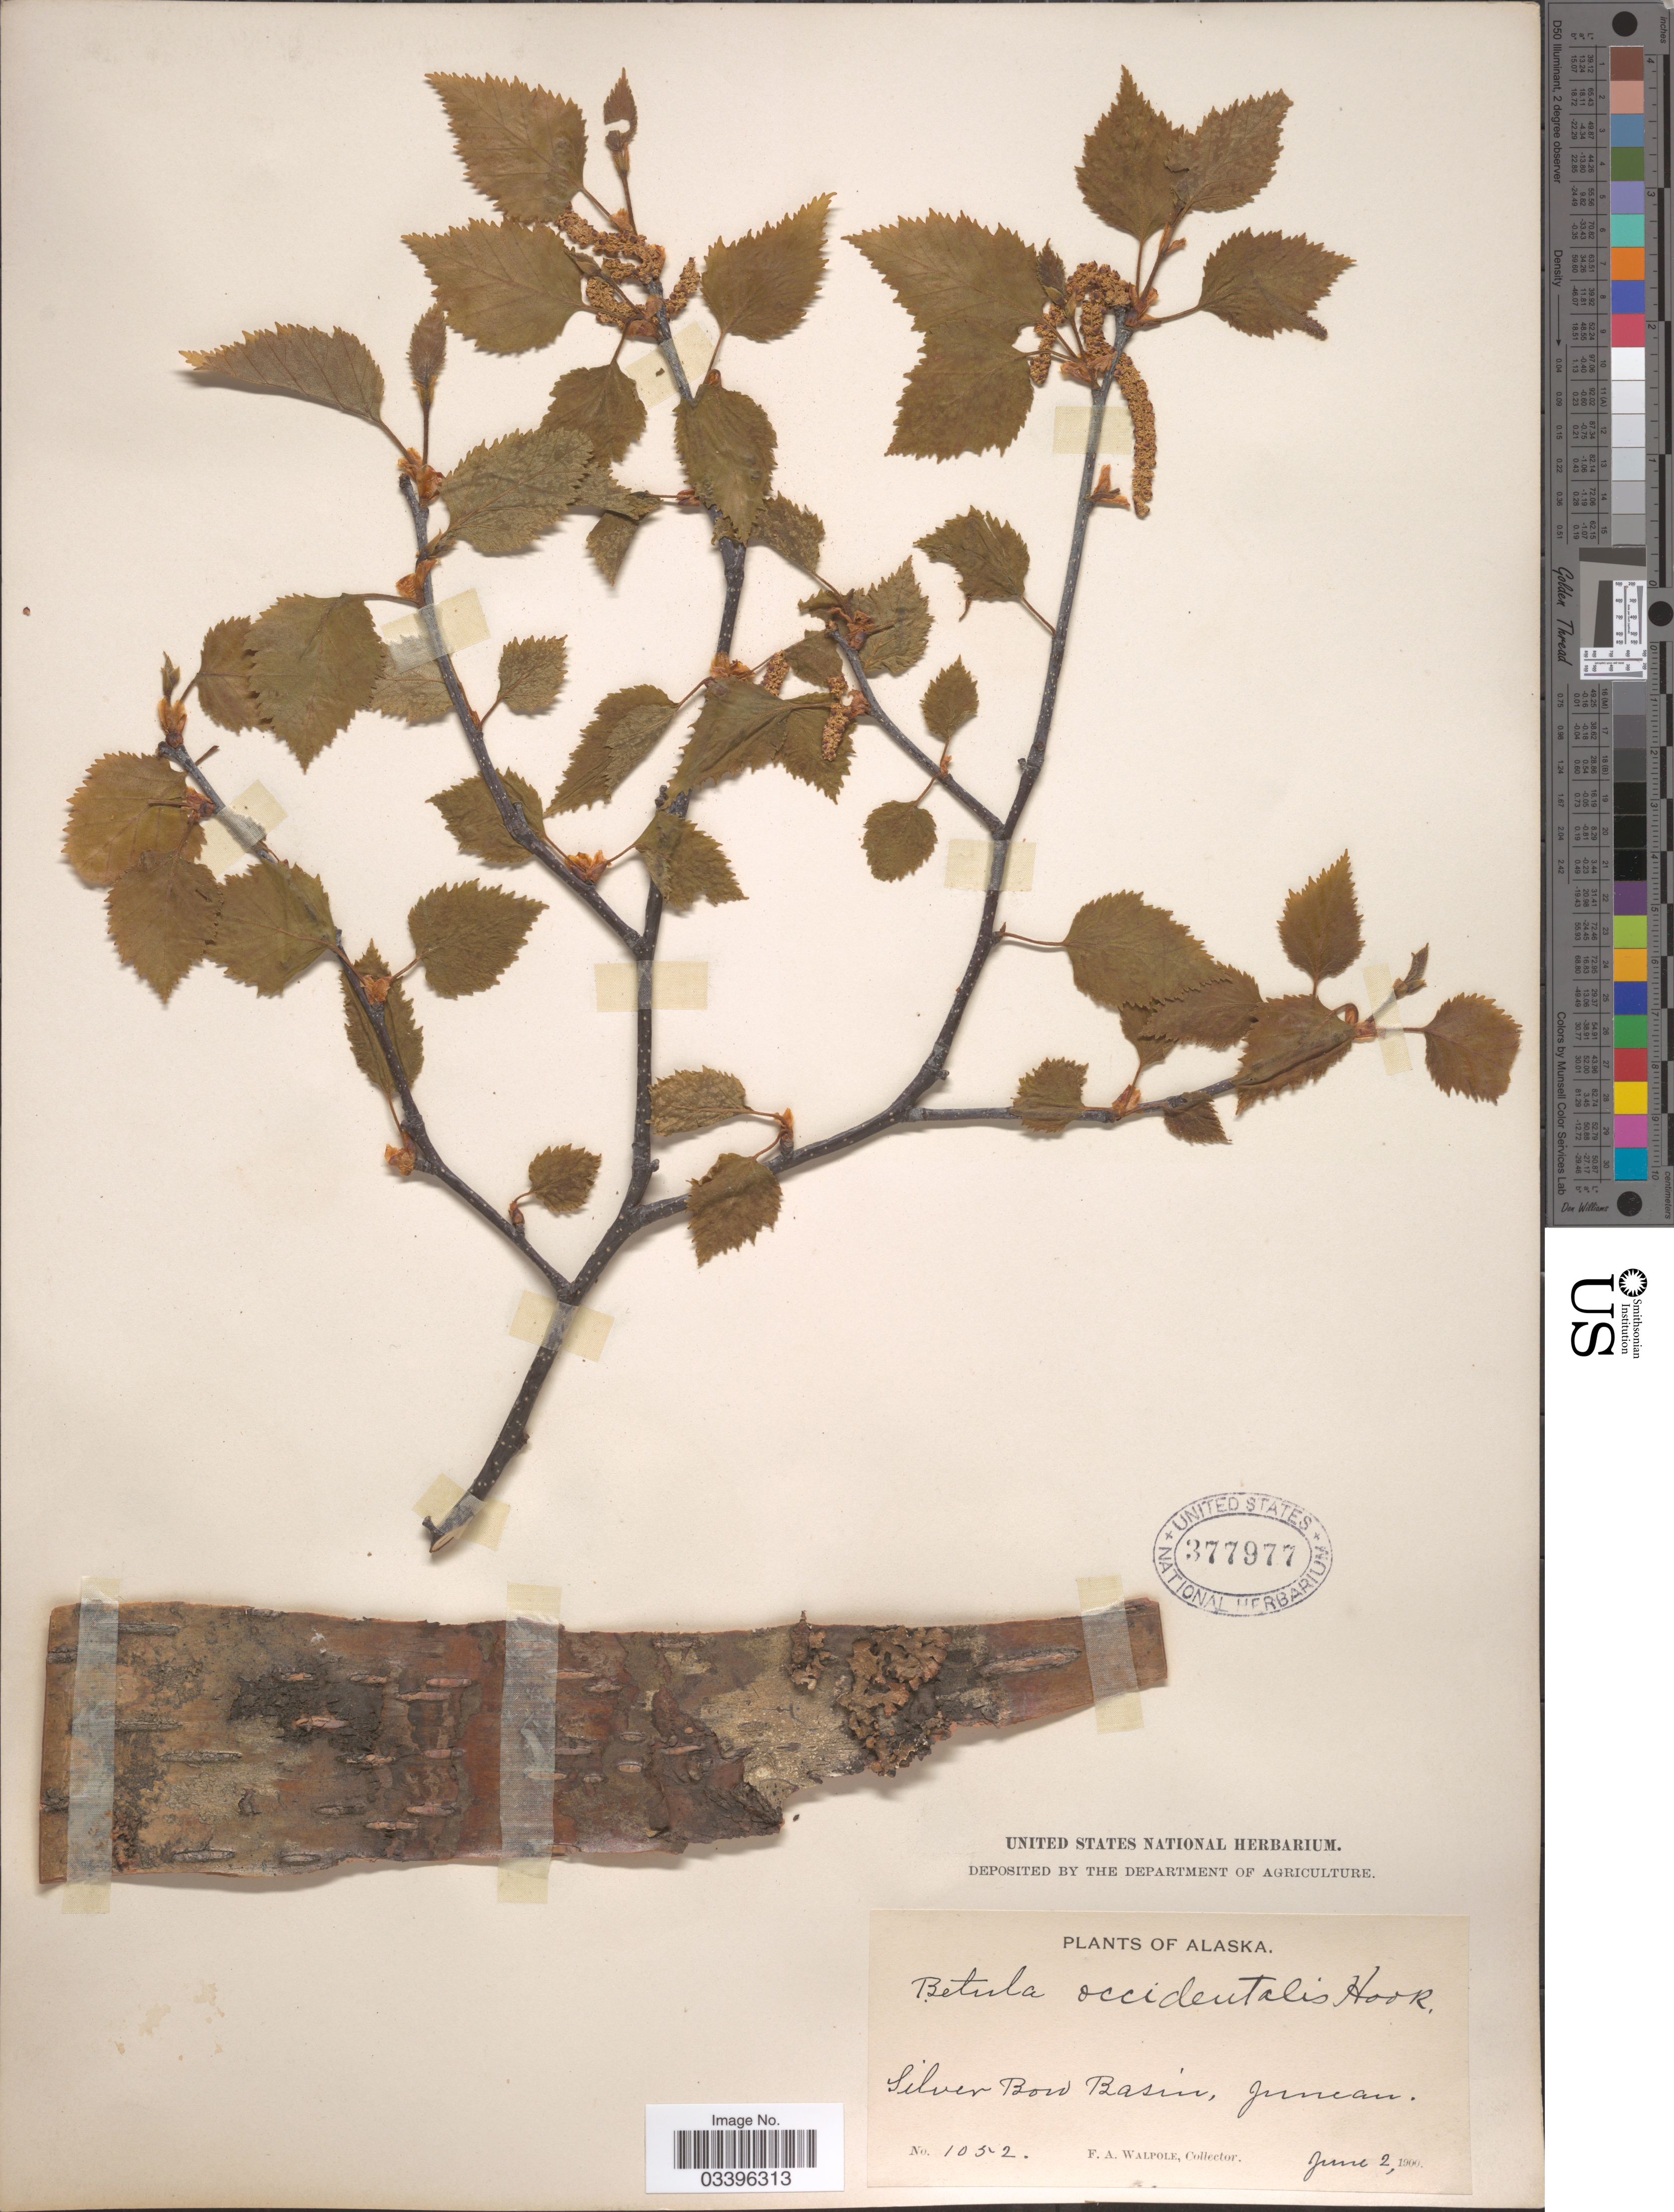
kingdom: Plantae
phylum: Tracheophyta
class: Magnoliopsida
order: Fagales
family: Betulaceae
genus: Betula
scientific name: Betula occidentalis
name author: Hook.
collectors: F. Walpole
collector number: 1052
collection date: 1900-06-02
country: United States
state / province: Alaska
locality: Silver Bow Basin, Juneau.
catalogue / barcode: US 377977